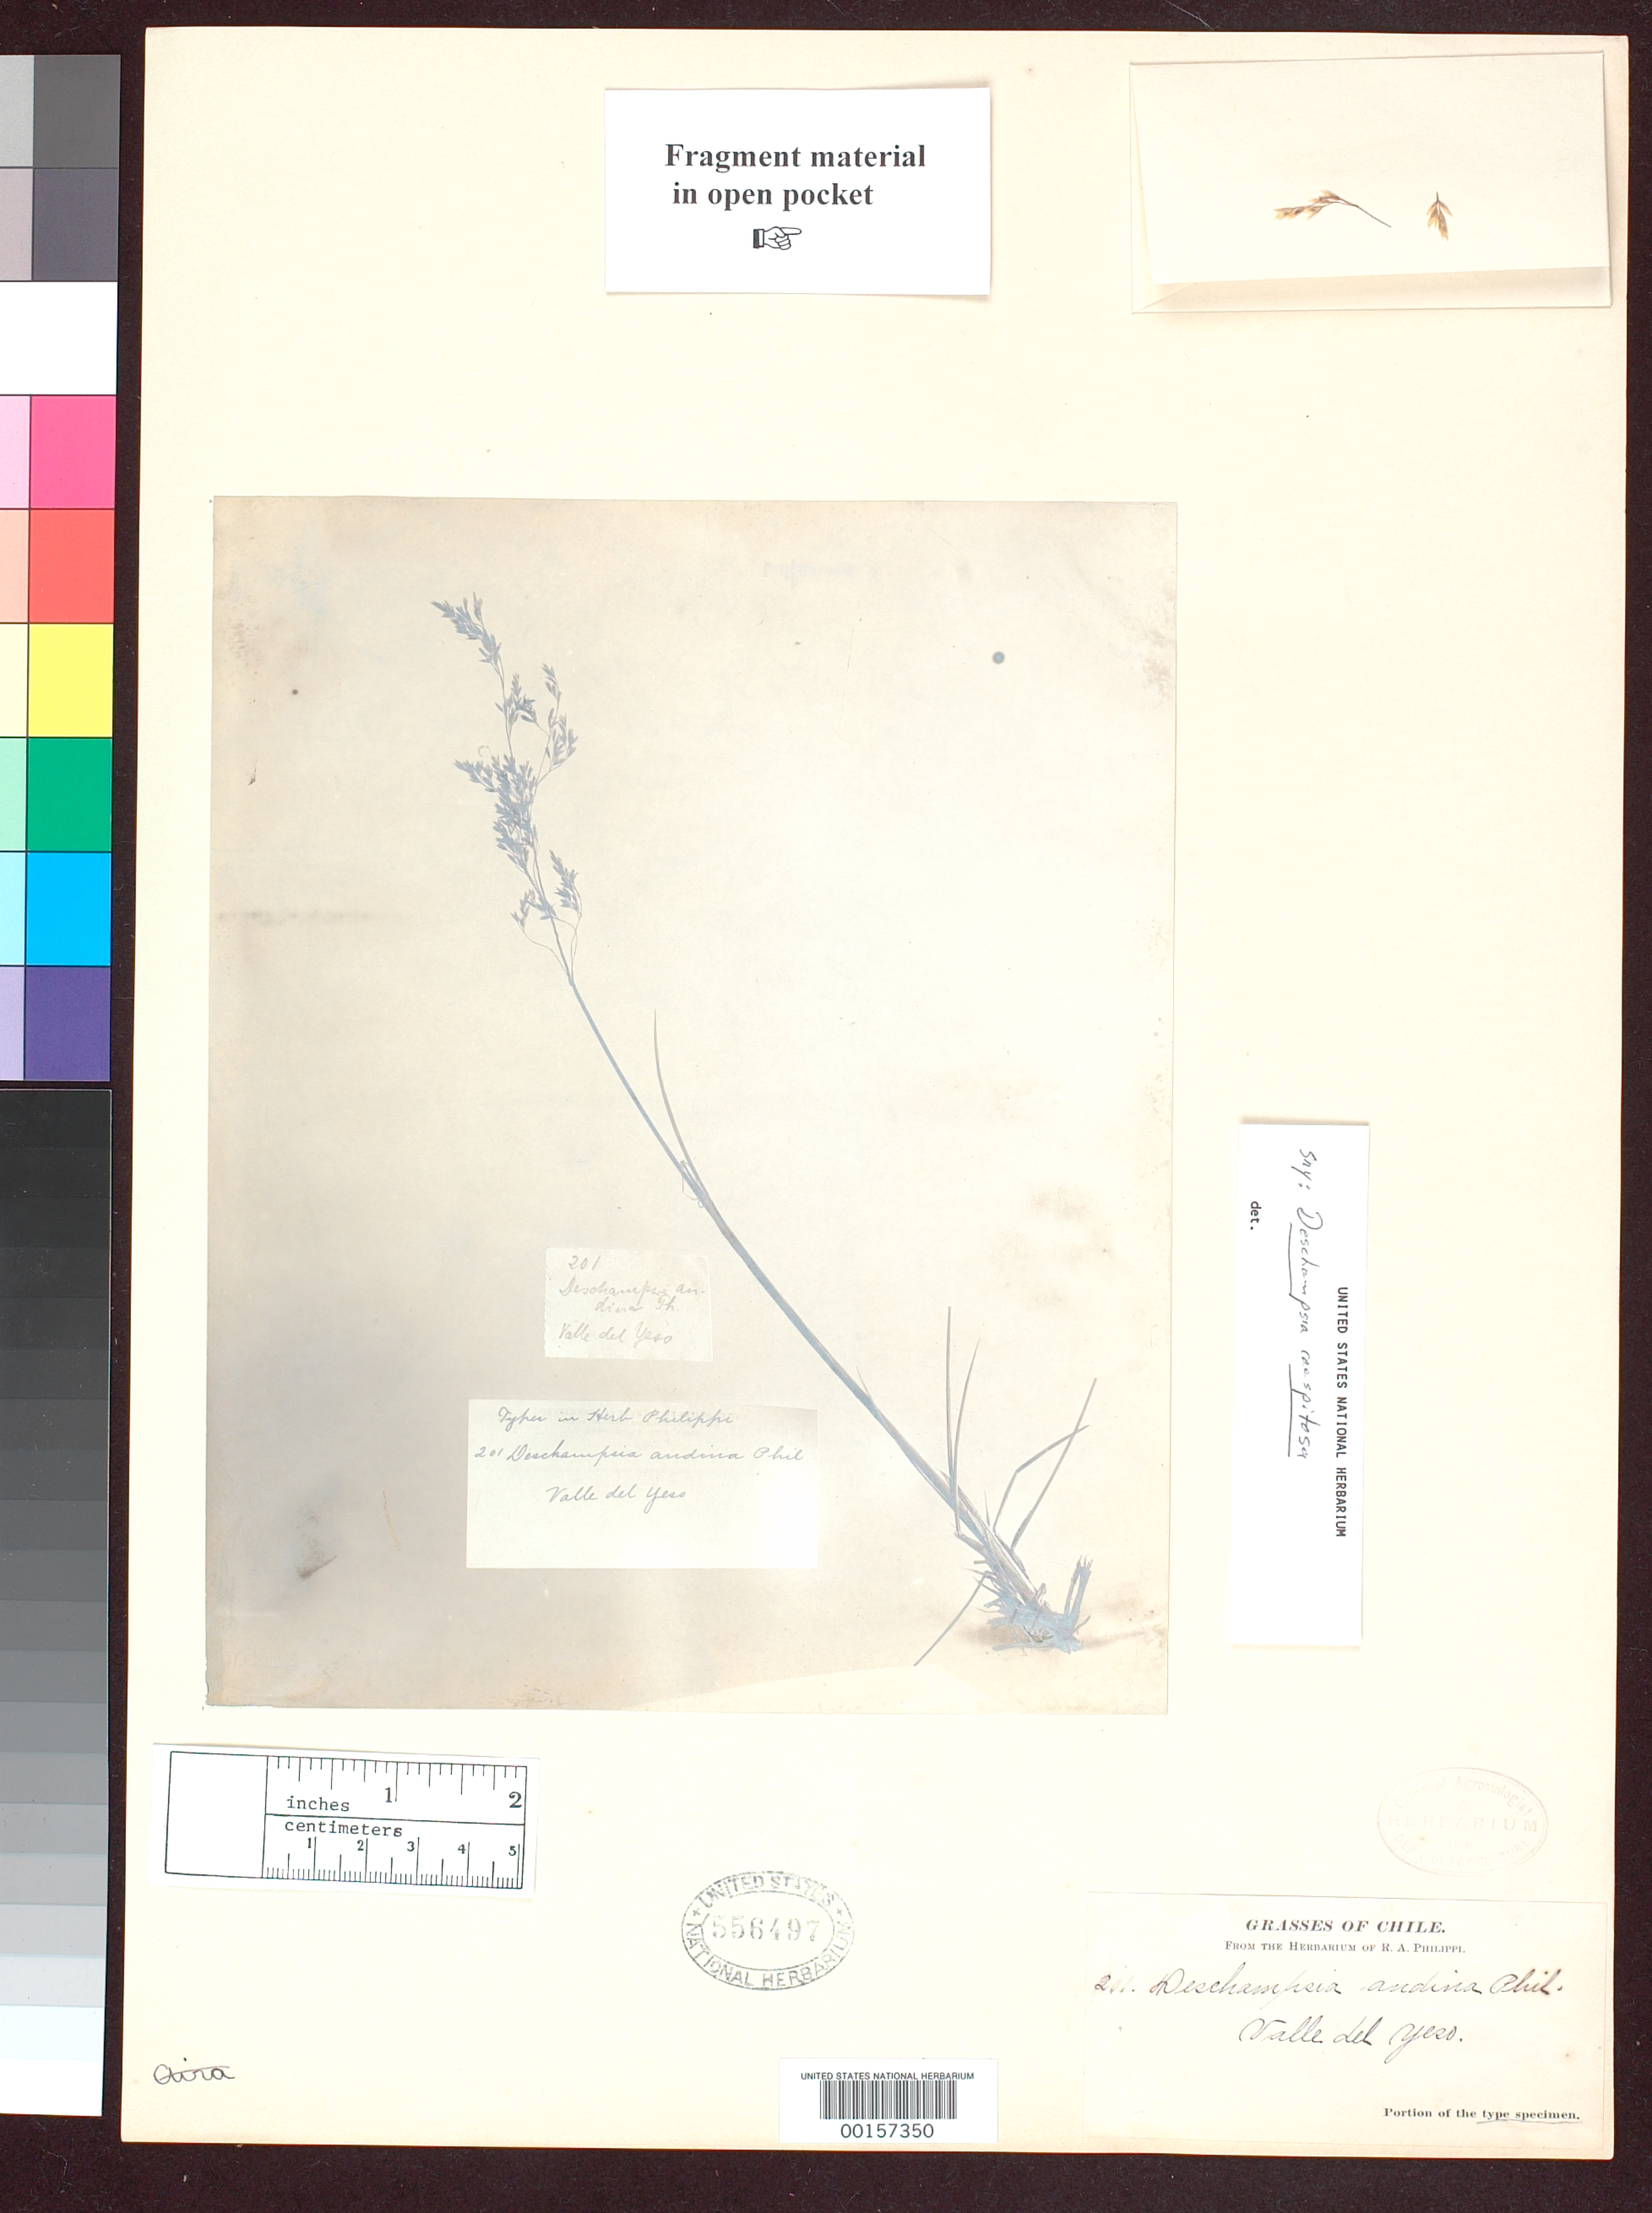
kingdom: Plantae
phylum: Tracheophyta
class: Liliopsida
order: Poales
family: Poaceae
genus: Deschampsia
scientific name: Deschampsia andina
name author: Phil.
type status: Type Fragment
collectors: R. A. Philippi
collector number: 201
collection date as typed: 1866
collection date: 1866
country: Chile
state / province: Región Metropolitana (RM)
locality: Valle del Yeso.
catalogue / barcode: US 556497